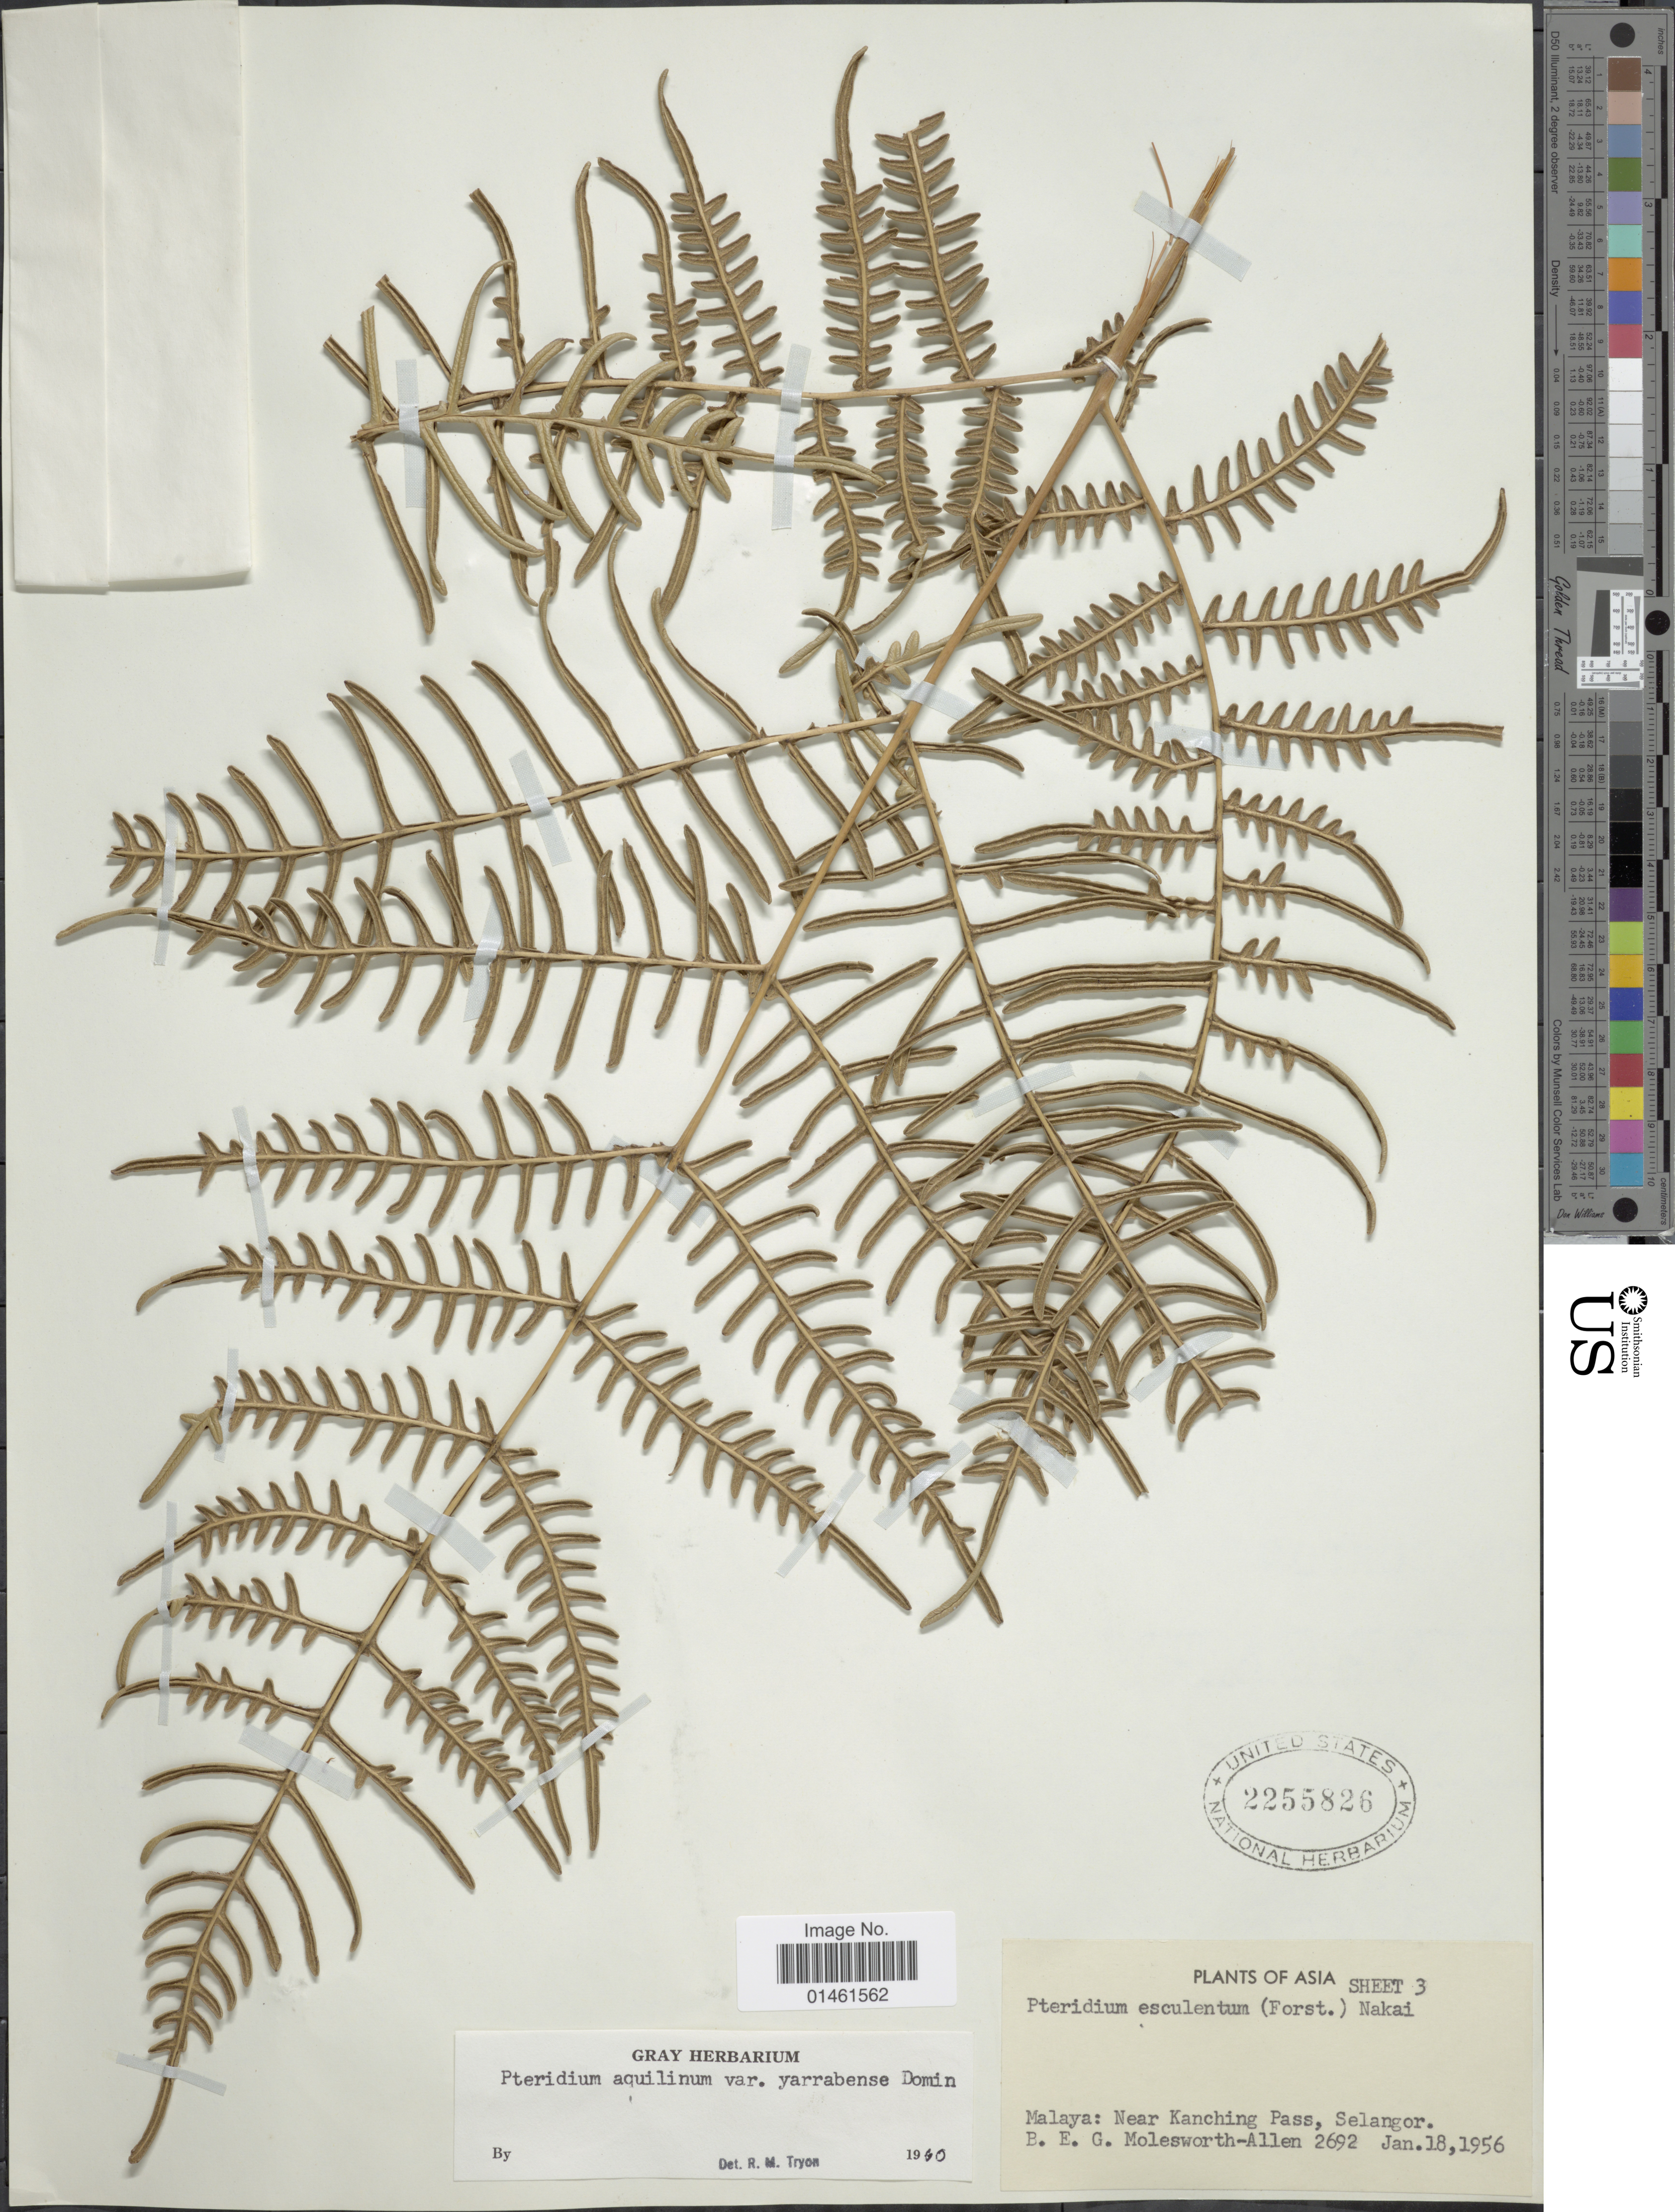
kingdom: Plantae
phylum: Tracheophyta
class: Polypodiopsida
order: Polypodiales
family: Dennstaedtiaceae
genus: Pteridium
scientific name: Pteridium aquilinum var. yarrabense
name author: Domin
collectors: B. E. G. Molesworth-Allen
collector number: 2692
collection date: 1956-01-18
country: Malaysia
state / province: Selangor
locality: Malaya: near Kanching Pass, Selangor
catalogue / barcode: US 2255826